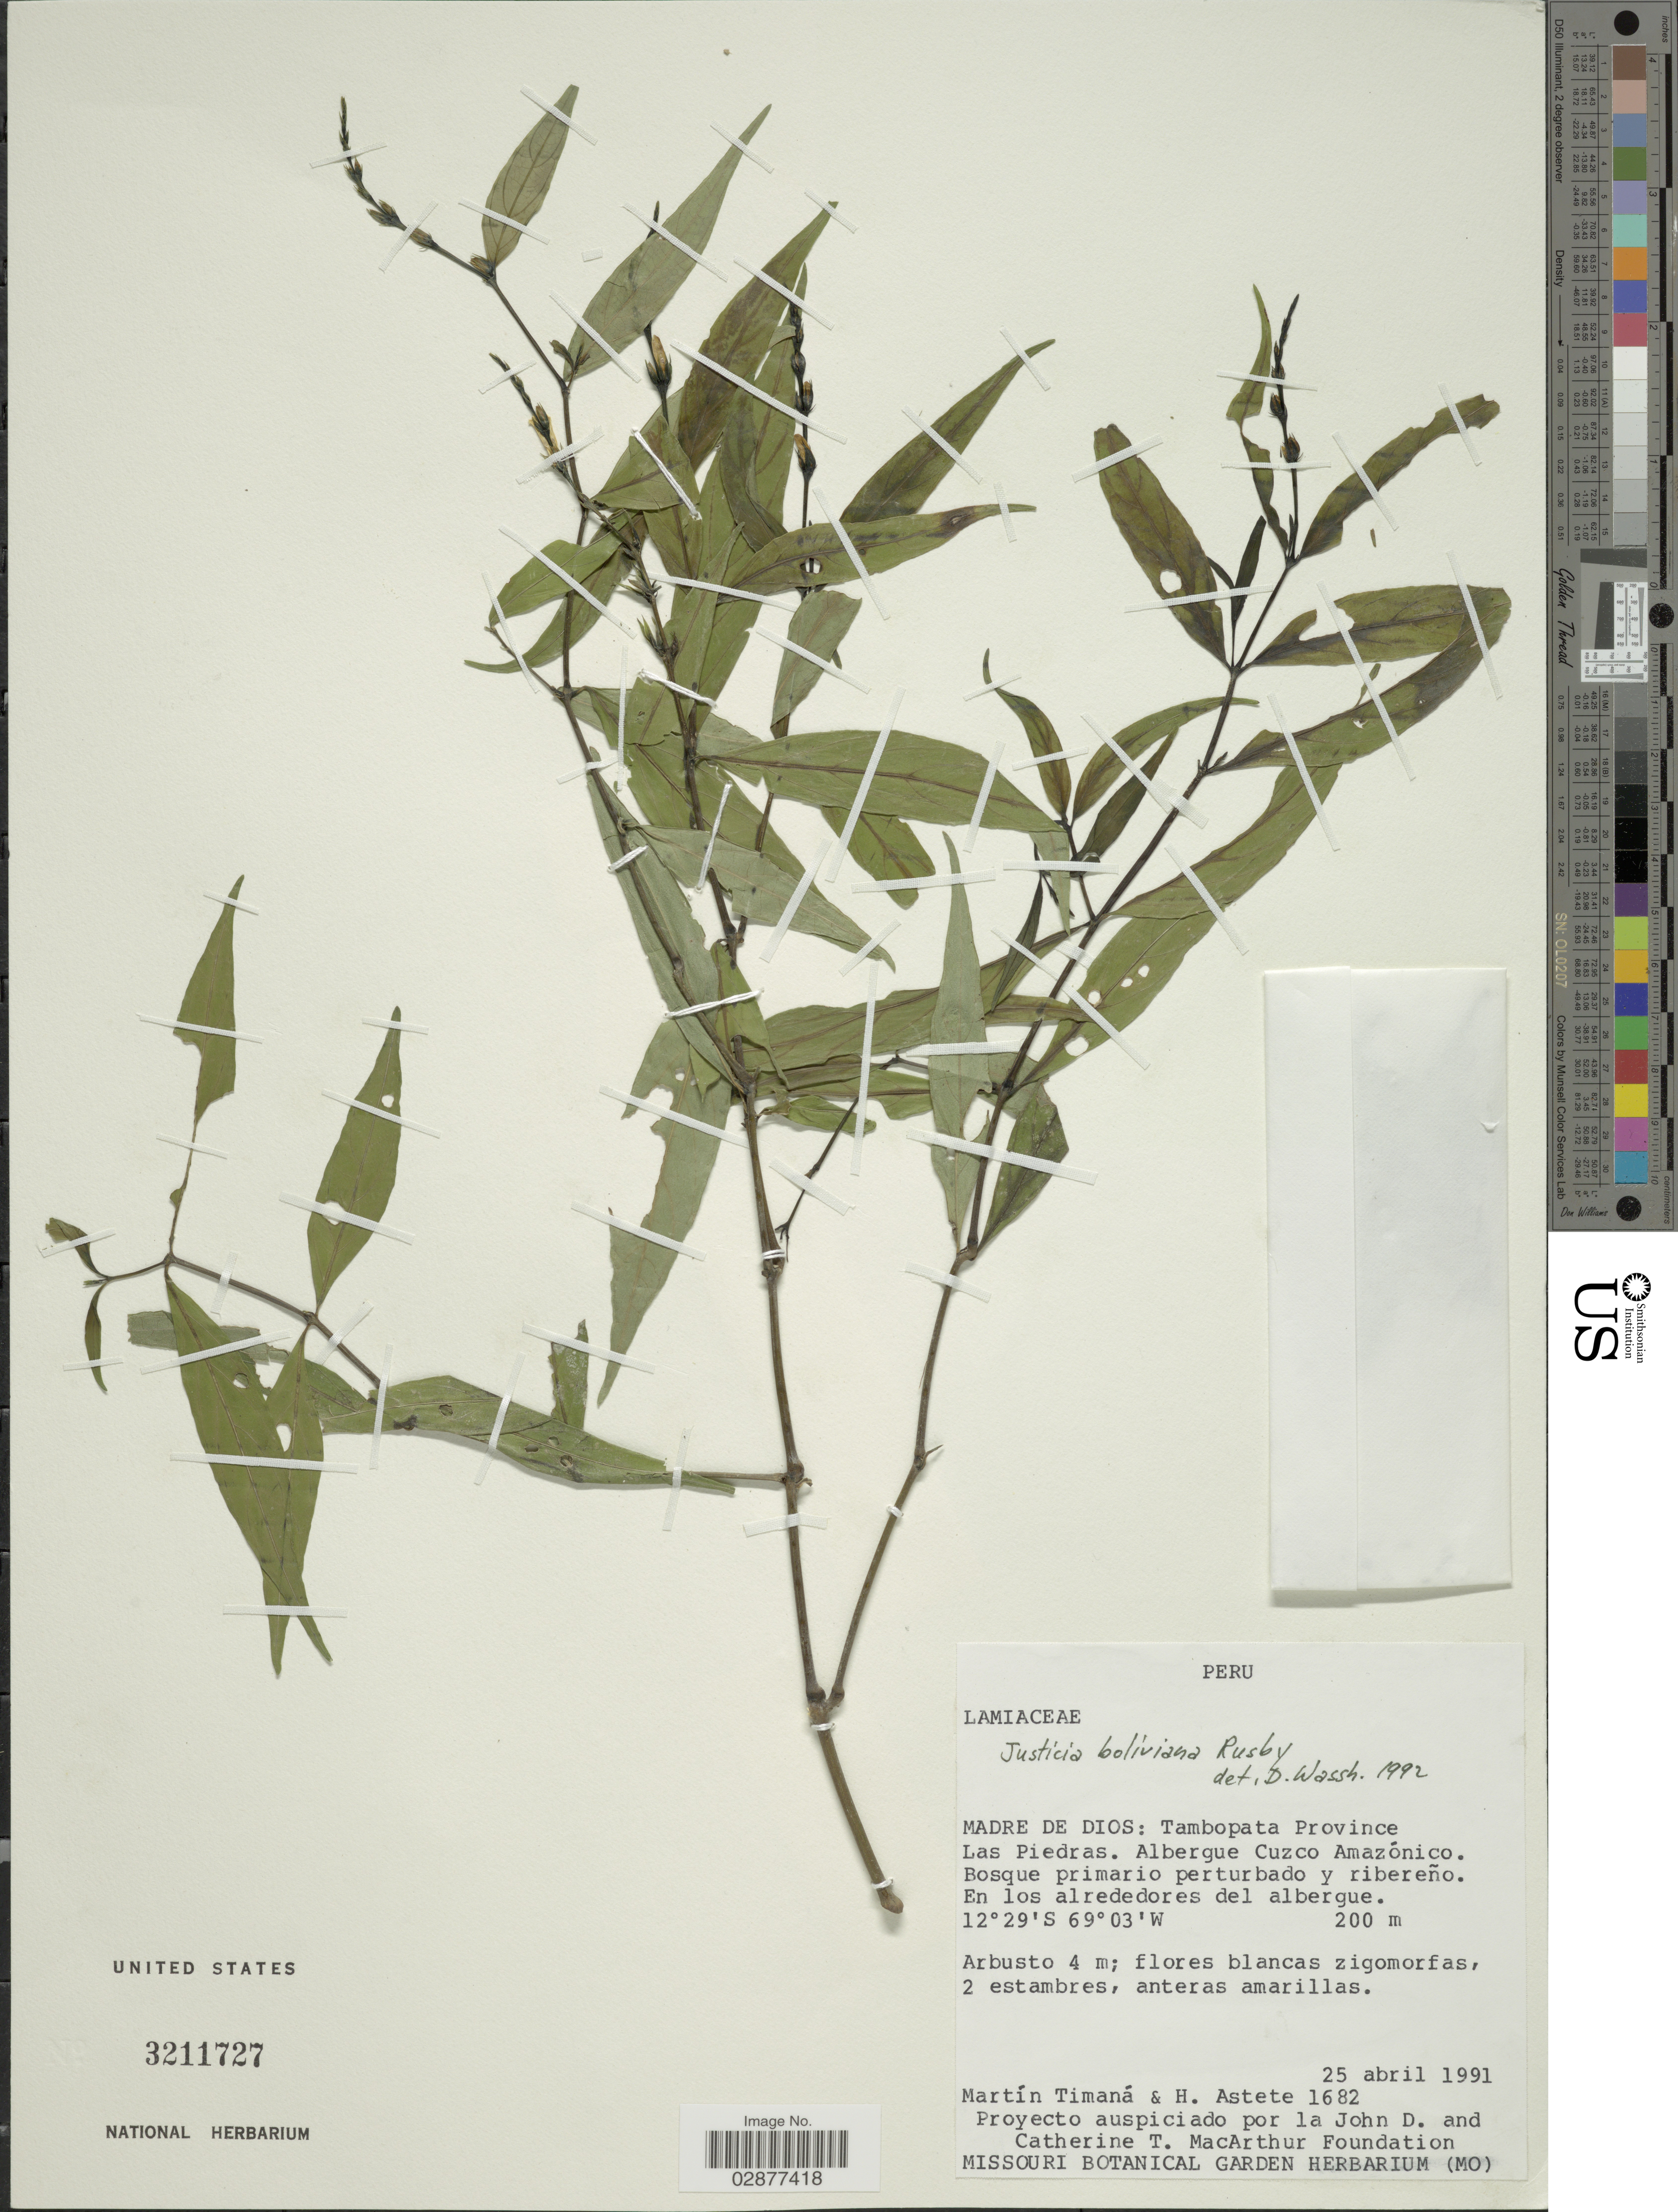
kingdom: Plantae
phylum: Tracheophyta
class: Magnoliopsida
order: Lamiales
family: Acanthaceae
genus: Justicia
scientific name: Justicia boliviana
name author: Rusby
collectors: M. E. Timaná, H. Astete, D. John & C. MacArthur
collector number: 1682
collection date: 1991-04-25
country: Peru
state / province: Madre de Dios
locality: Tambopata Province. Las Piedras. Albergue Cuzco Amazónico.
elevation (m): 200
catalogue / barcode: US 3211727